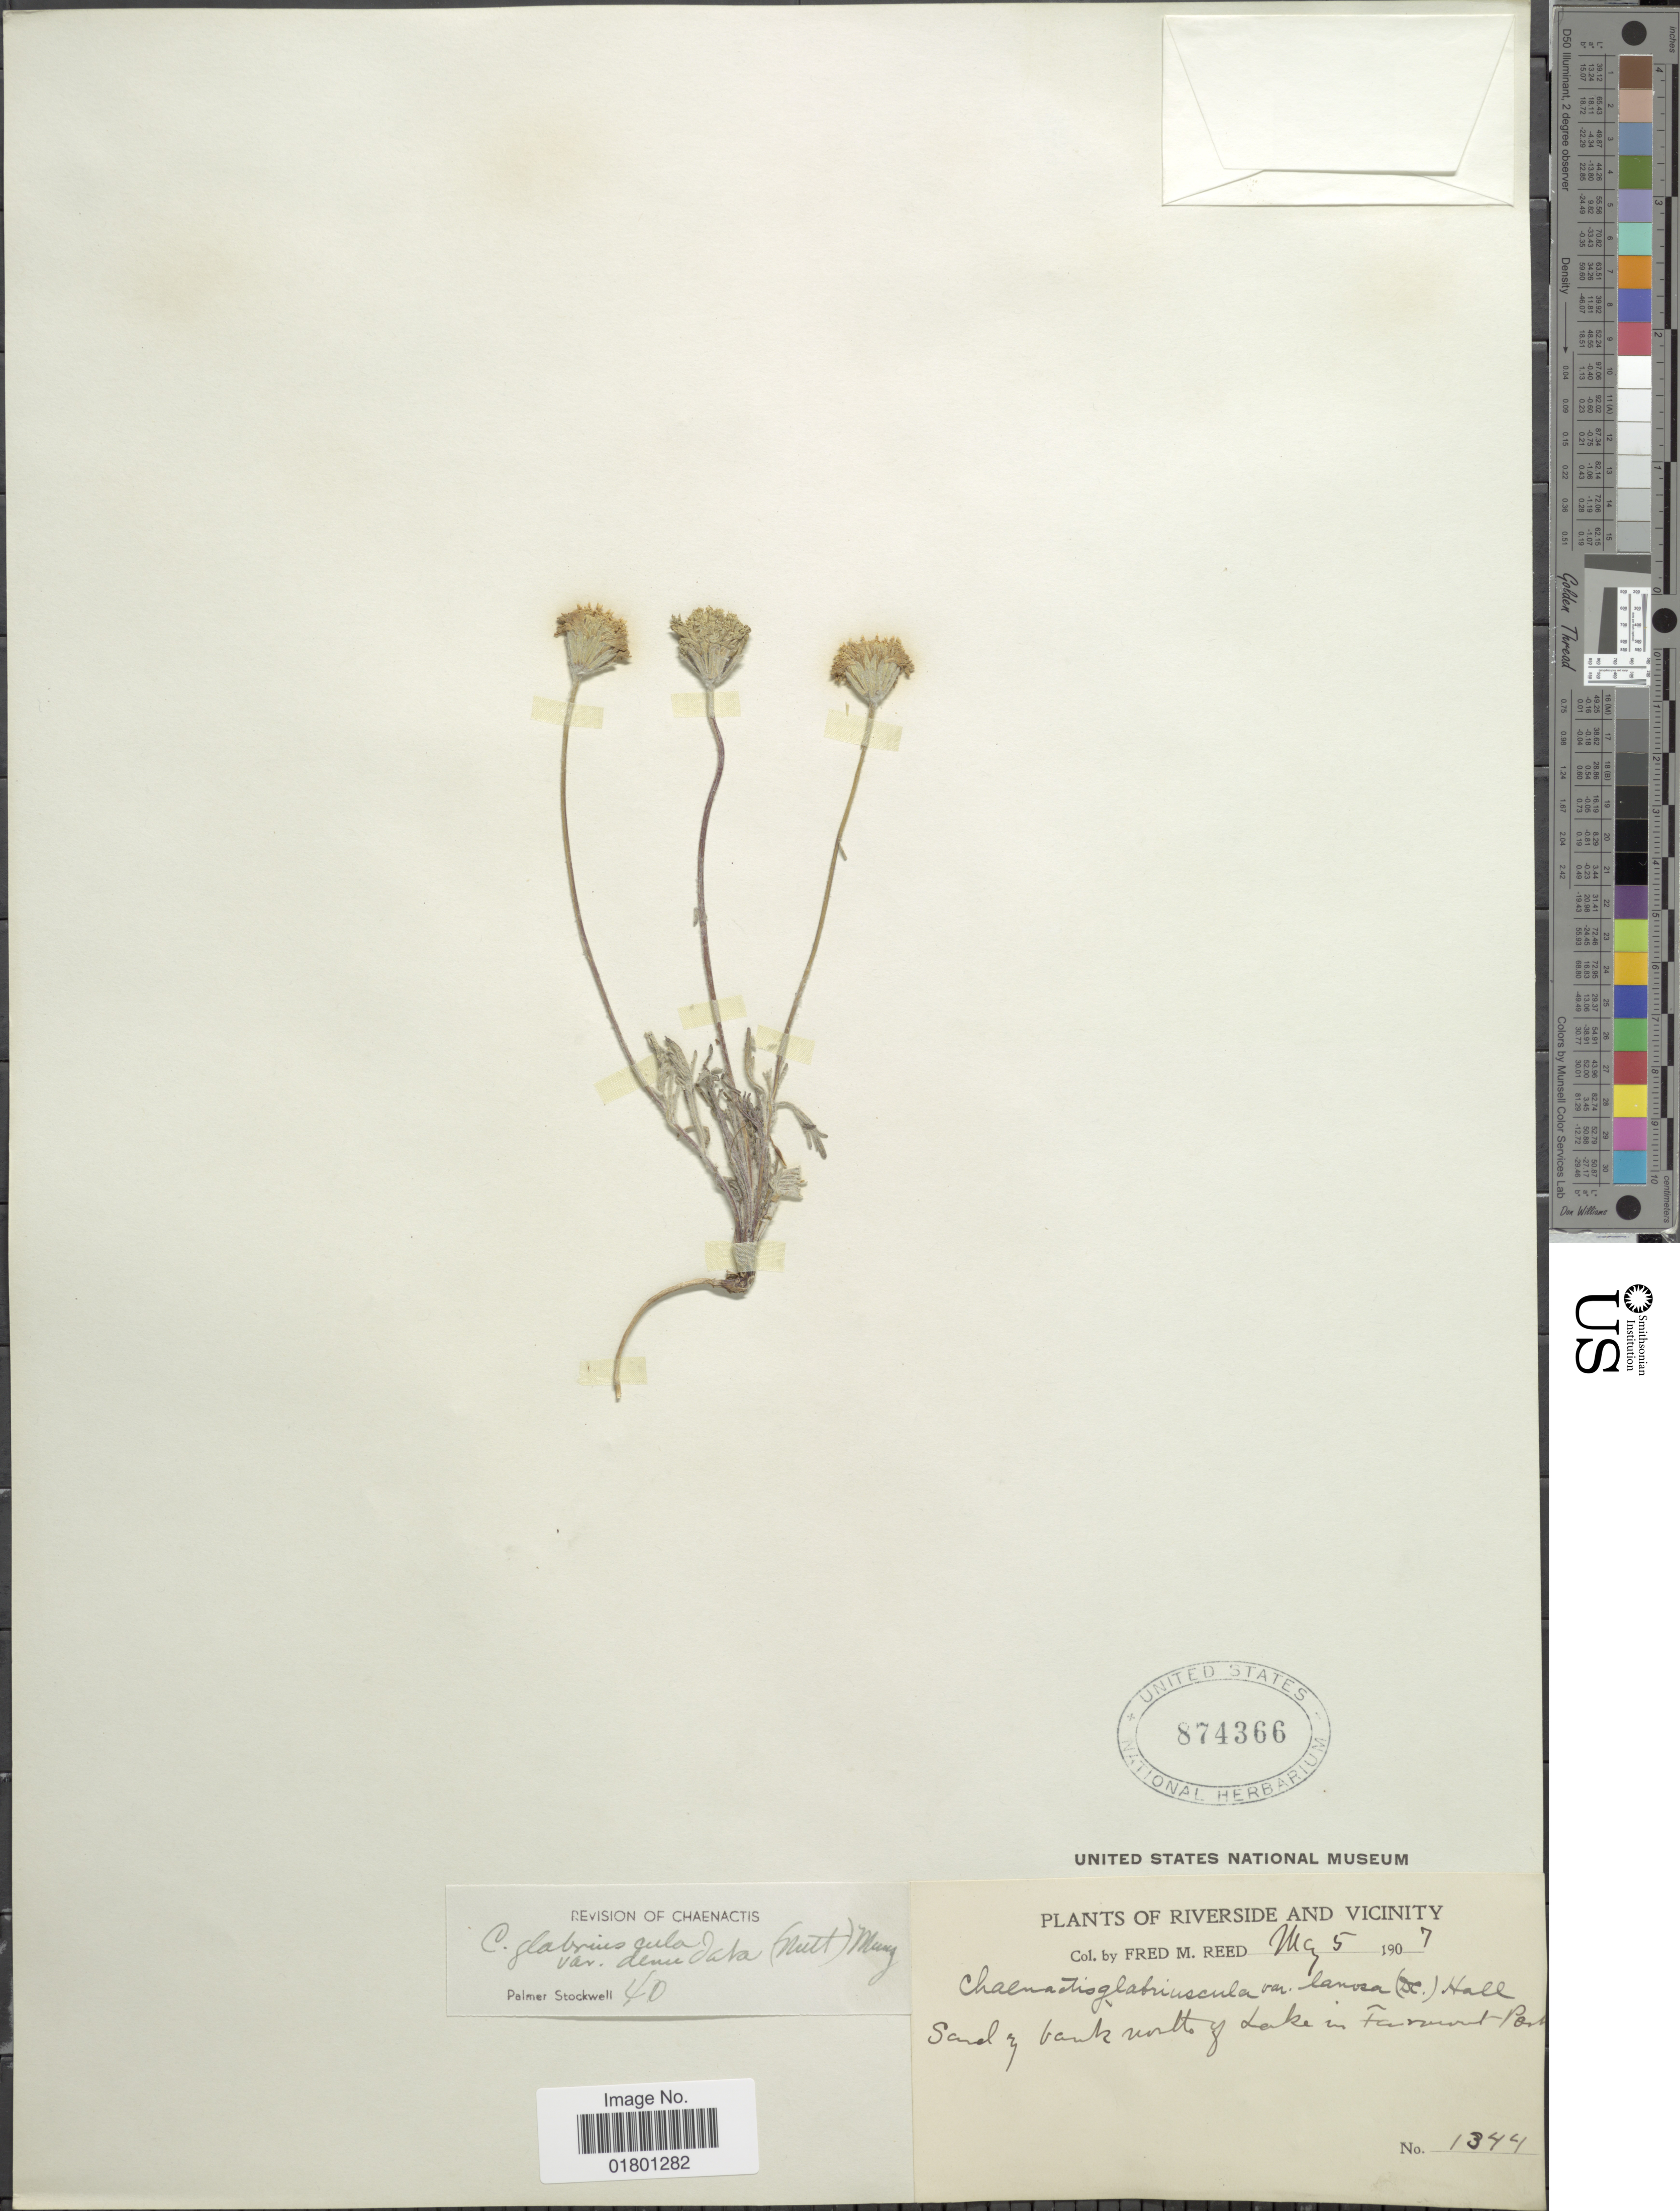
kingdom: Plantae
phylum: Tracheophyta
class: Magnoliopsida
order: Asterales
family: Asteraceae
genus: Chaenactis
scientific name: Chaenactis glabriuscula var. denudata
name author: (Nutt.) Munz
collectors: F. Reed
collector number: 1344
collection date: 1907-05-05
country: United States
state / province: California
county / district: Riverside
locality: Riverside and Vicinity, Sandy bank north of Lake in Fairmount Park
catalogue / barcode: US 874366